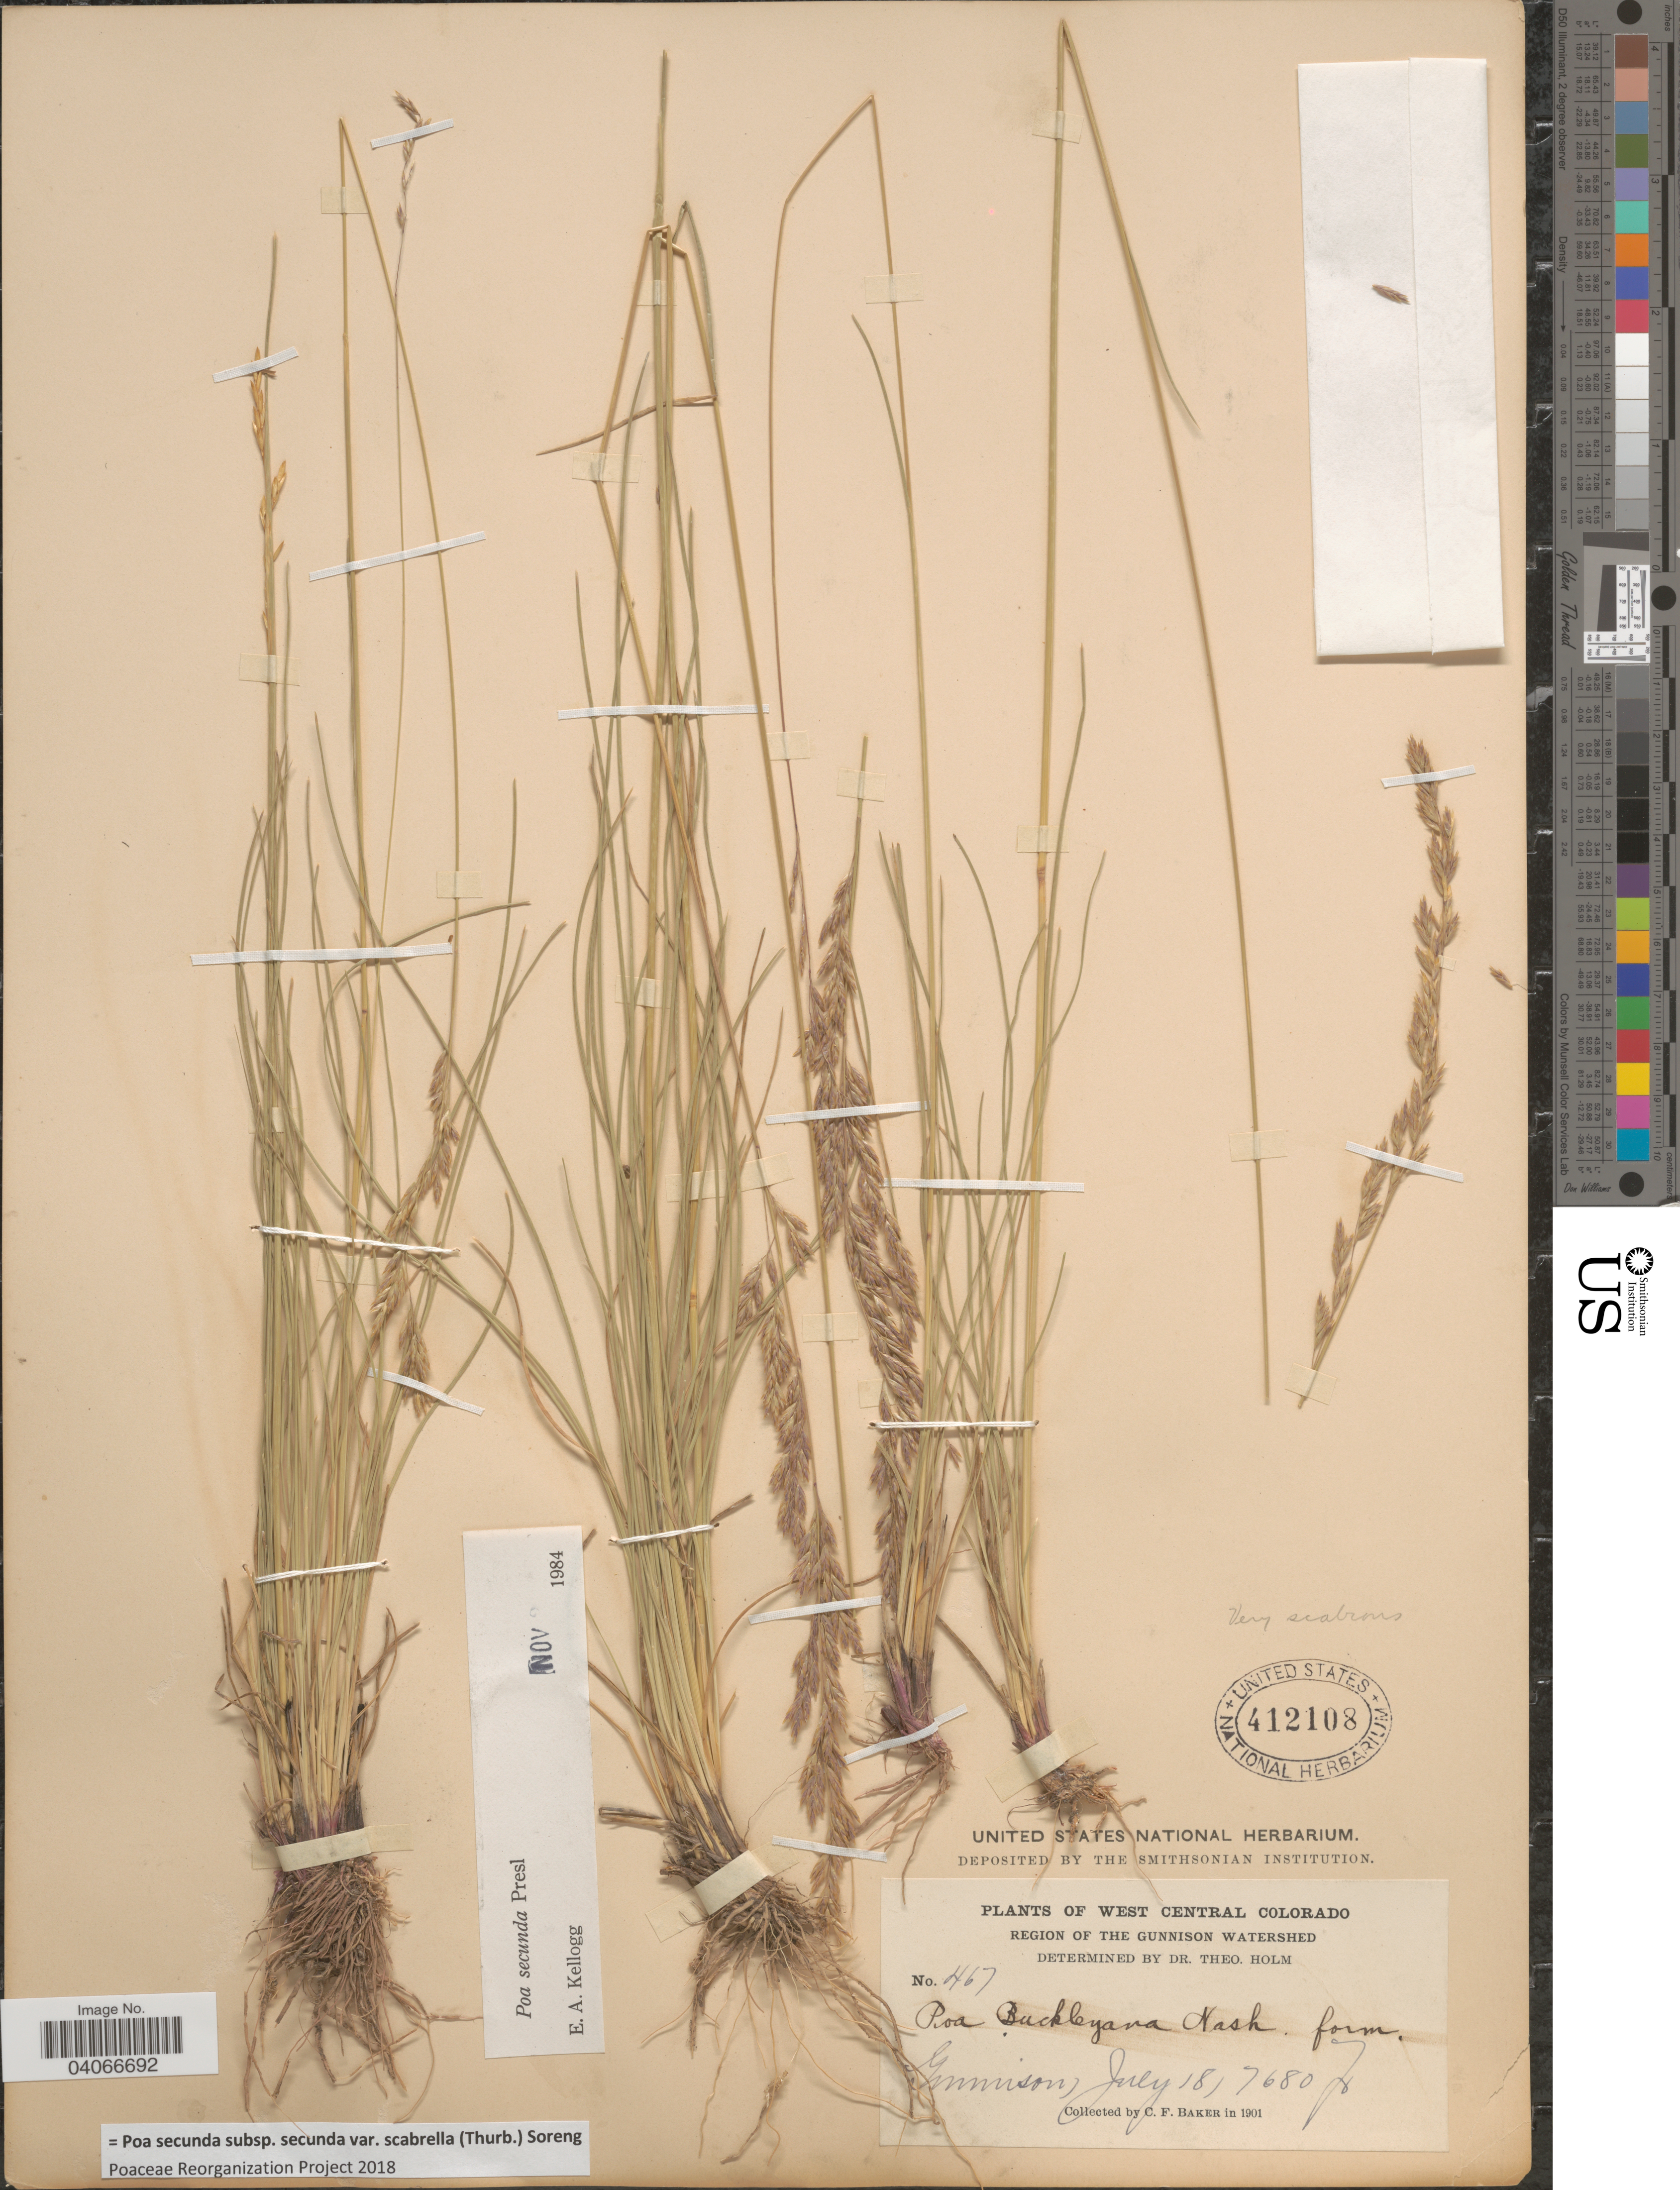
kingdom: Plantae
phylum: Tracheophyta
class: Liliopsida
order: Poales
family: Poaceae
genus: Poa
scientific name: Poa secunda subsp. secunda var. scabrella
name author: (Thurb.) Soreng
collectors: C. F. Baker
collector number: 467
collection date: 1901-07-18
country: United States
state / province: Colorado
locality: West Central Colorado. Region Of The Gunnison Watershed. Gunnison.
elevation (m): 2341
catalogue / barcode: US 412108